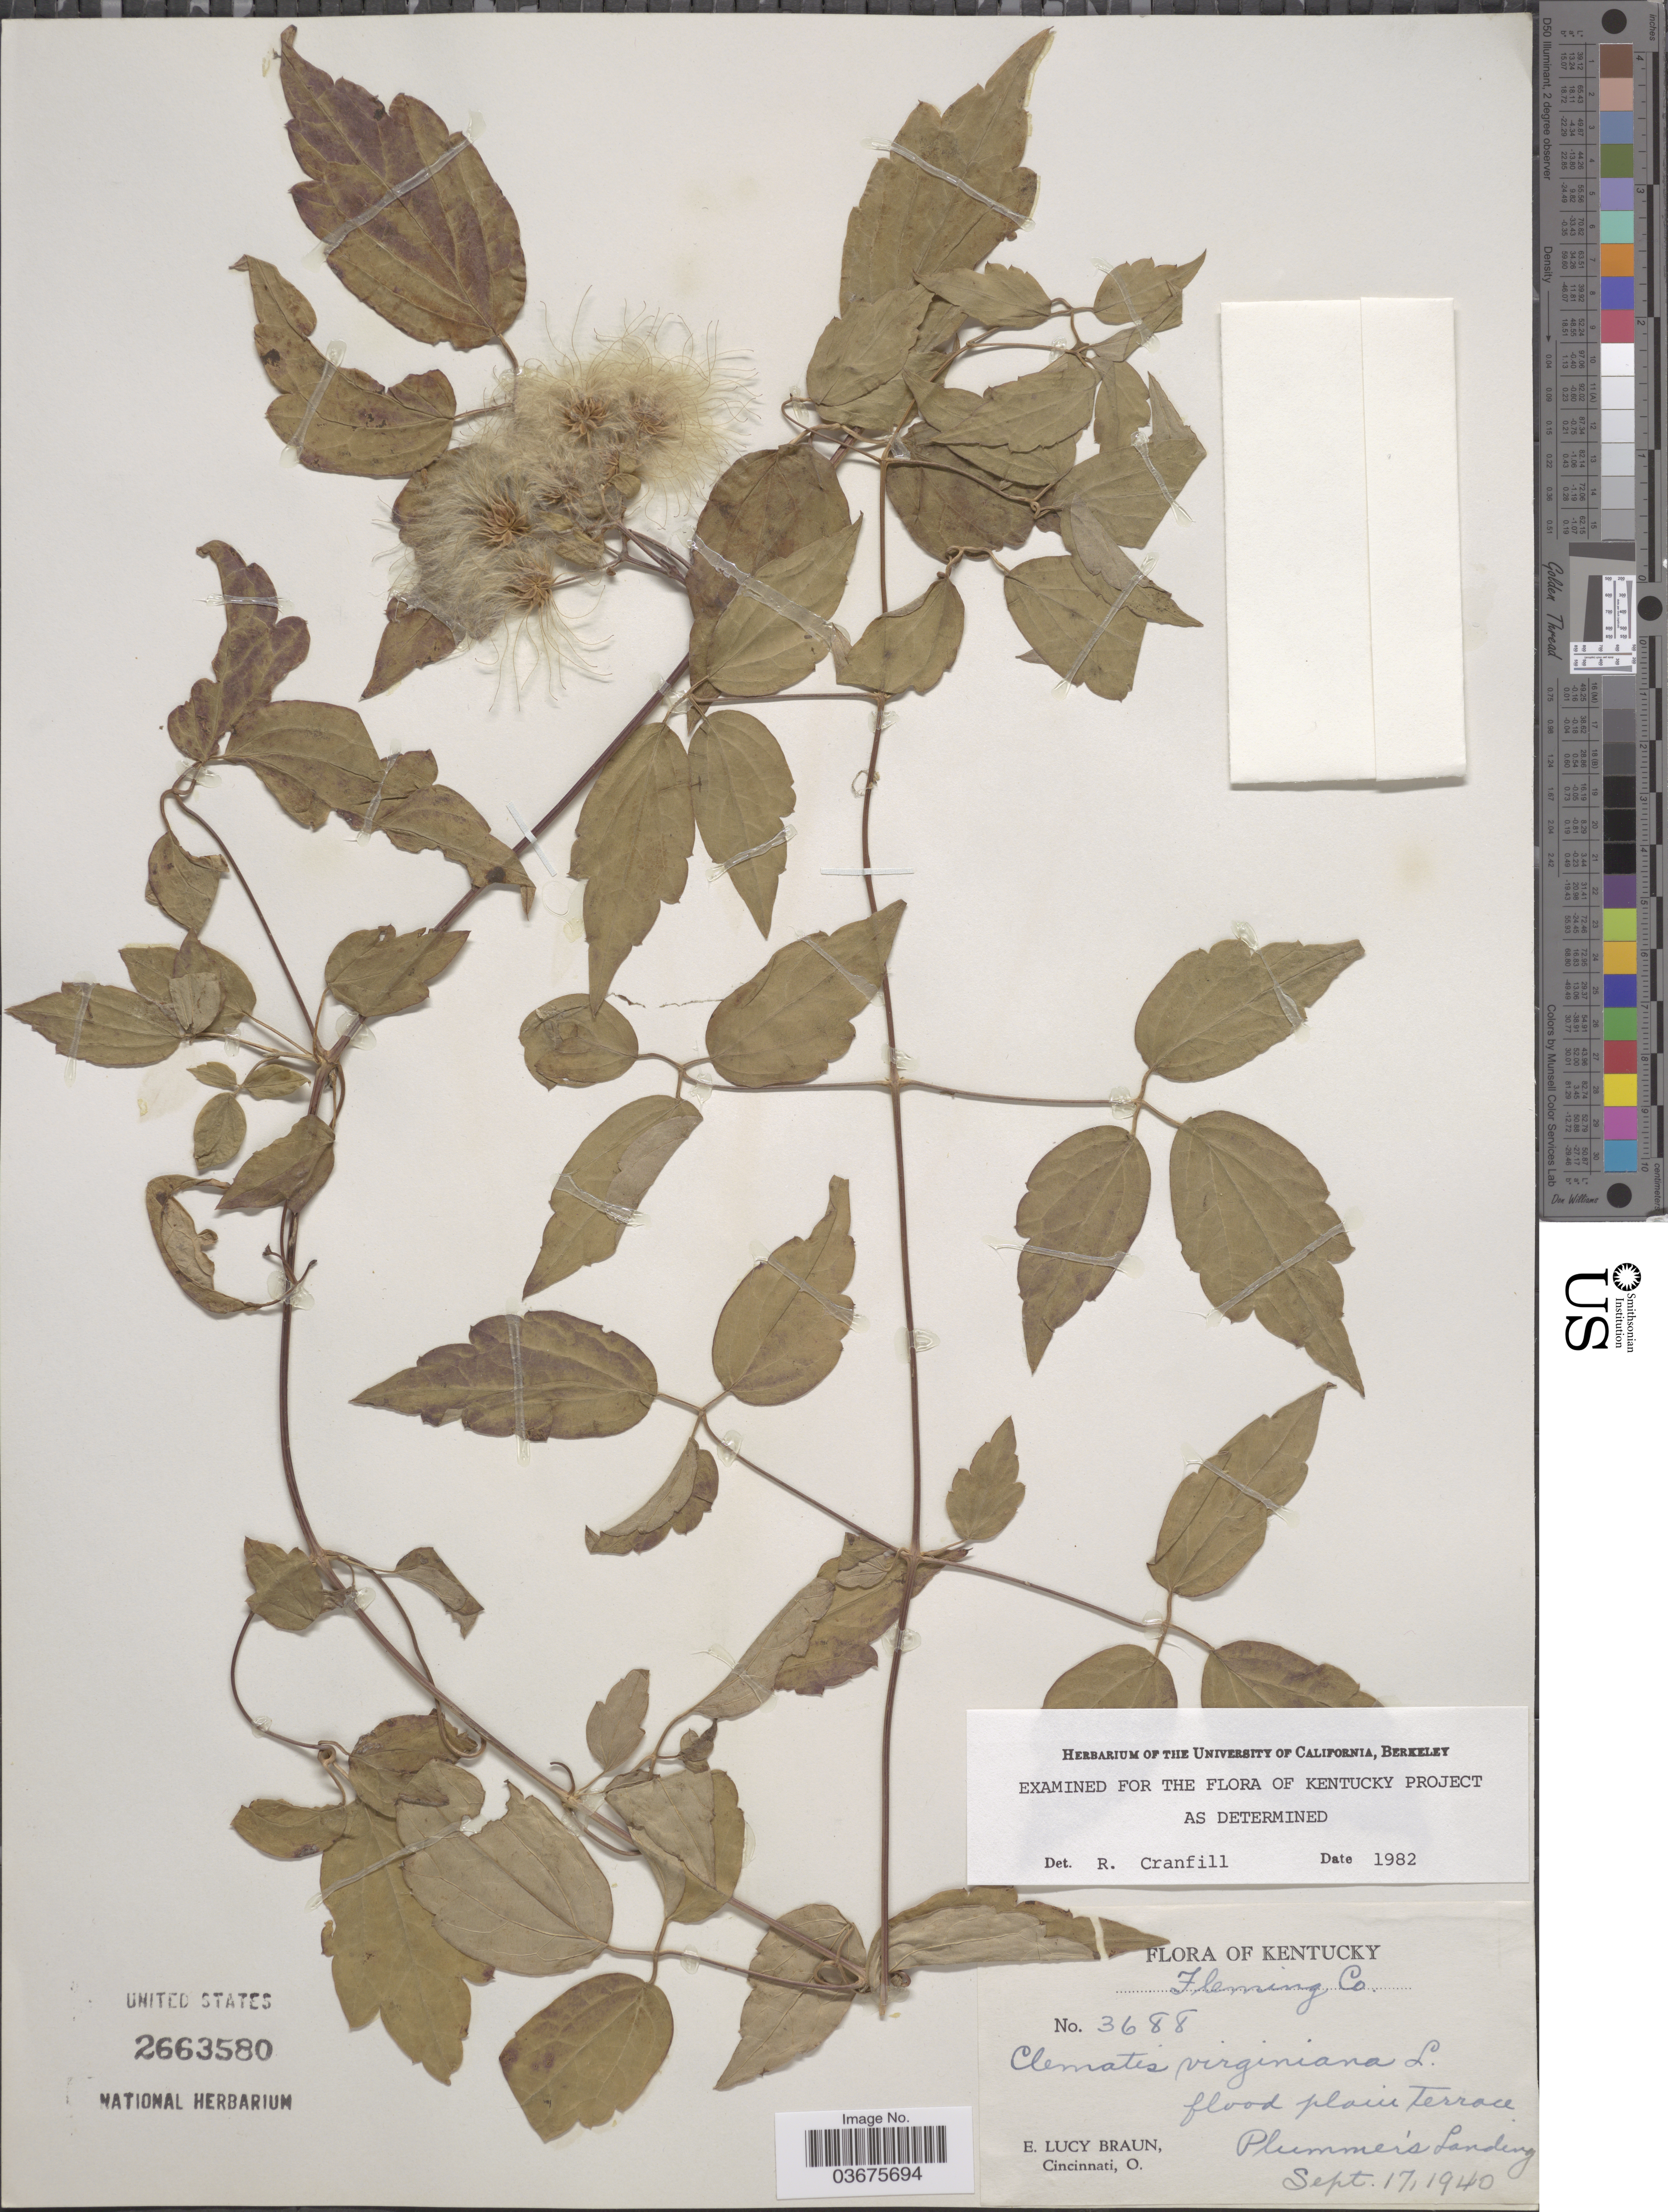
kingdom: Plantae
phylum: Tracheophyta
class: Magnoliopsida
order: Ranunculales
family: Ranunculaceae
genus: Clematis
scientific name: Clematis virginiana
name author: L.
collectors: E. L. Braun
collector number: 3688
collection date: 1940-09-17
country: United States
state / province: Kentucky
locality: Fleming Co. Flood plain Terrace Plummers Landing.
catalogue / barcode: US 2663580